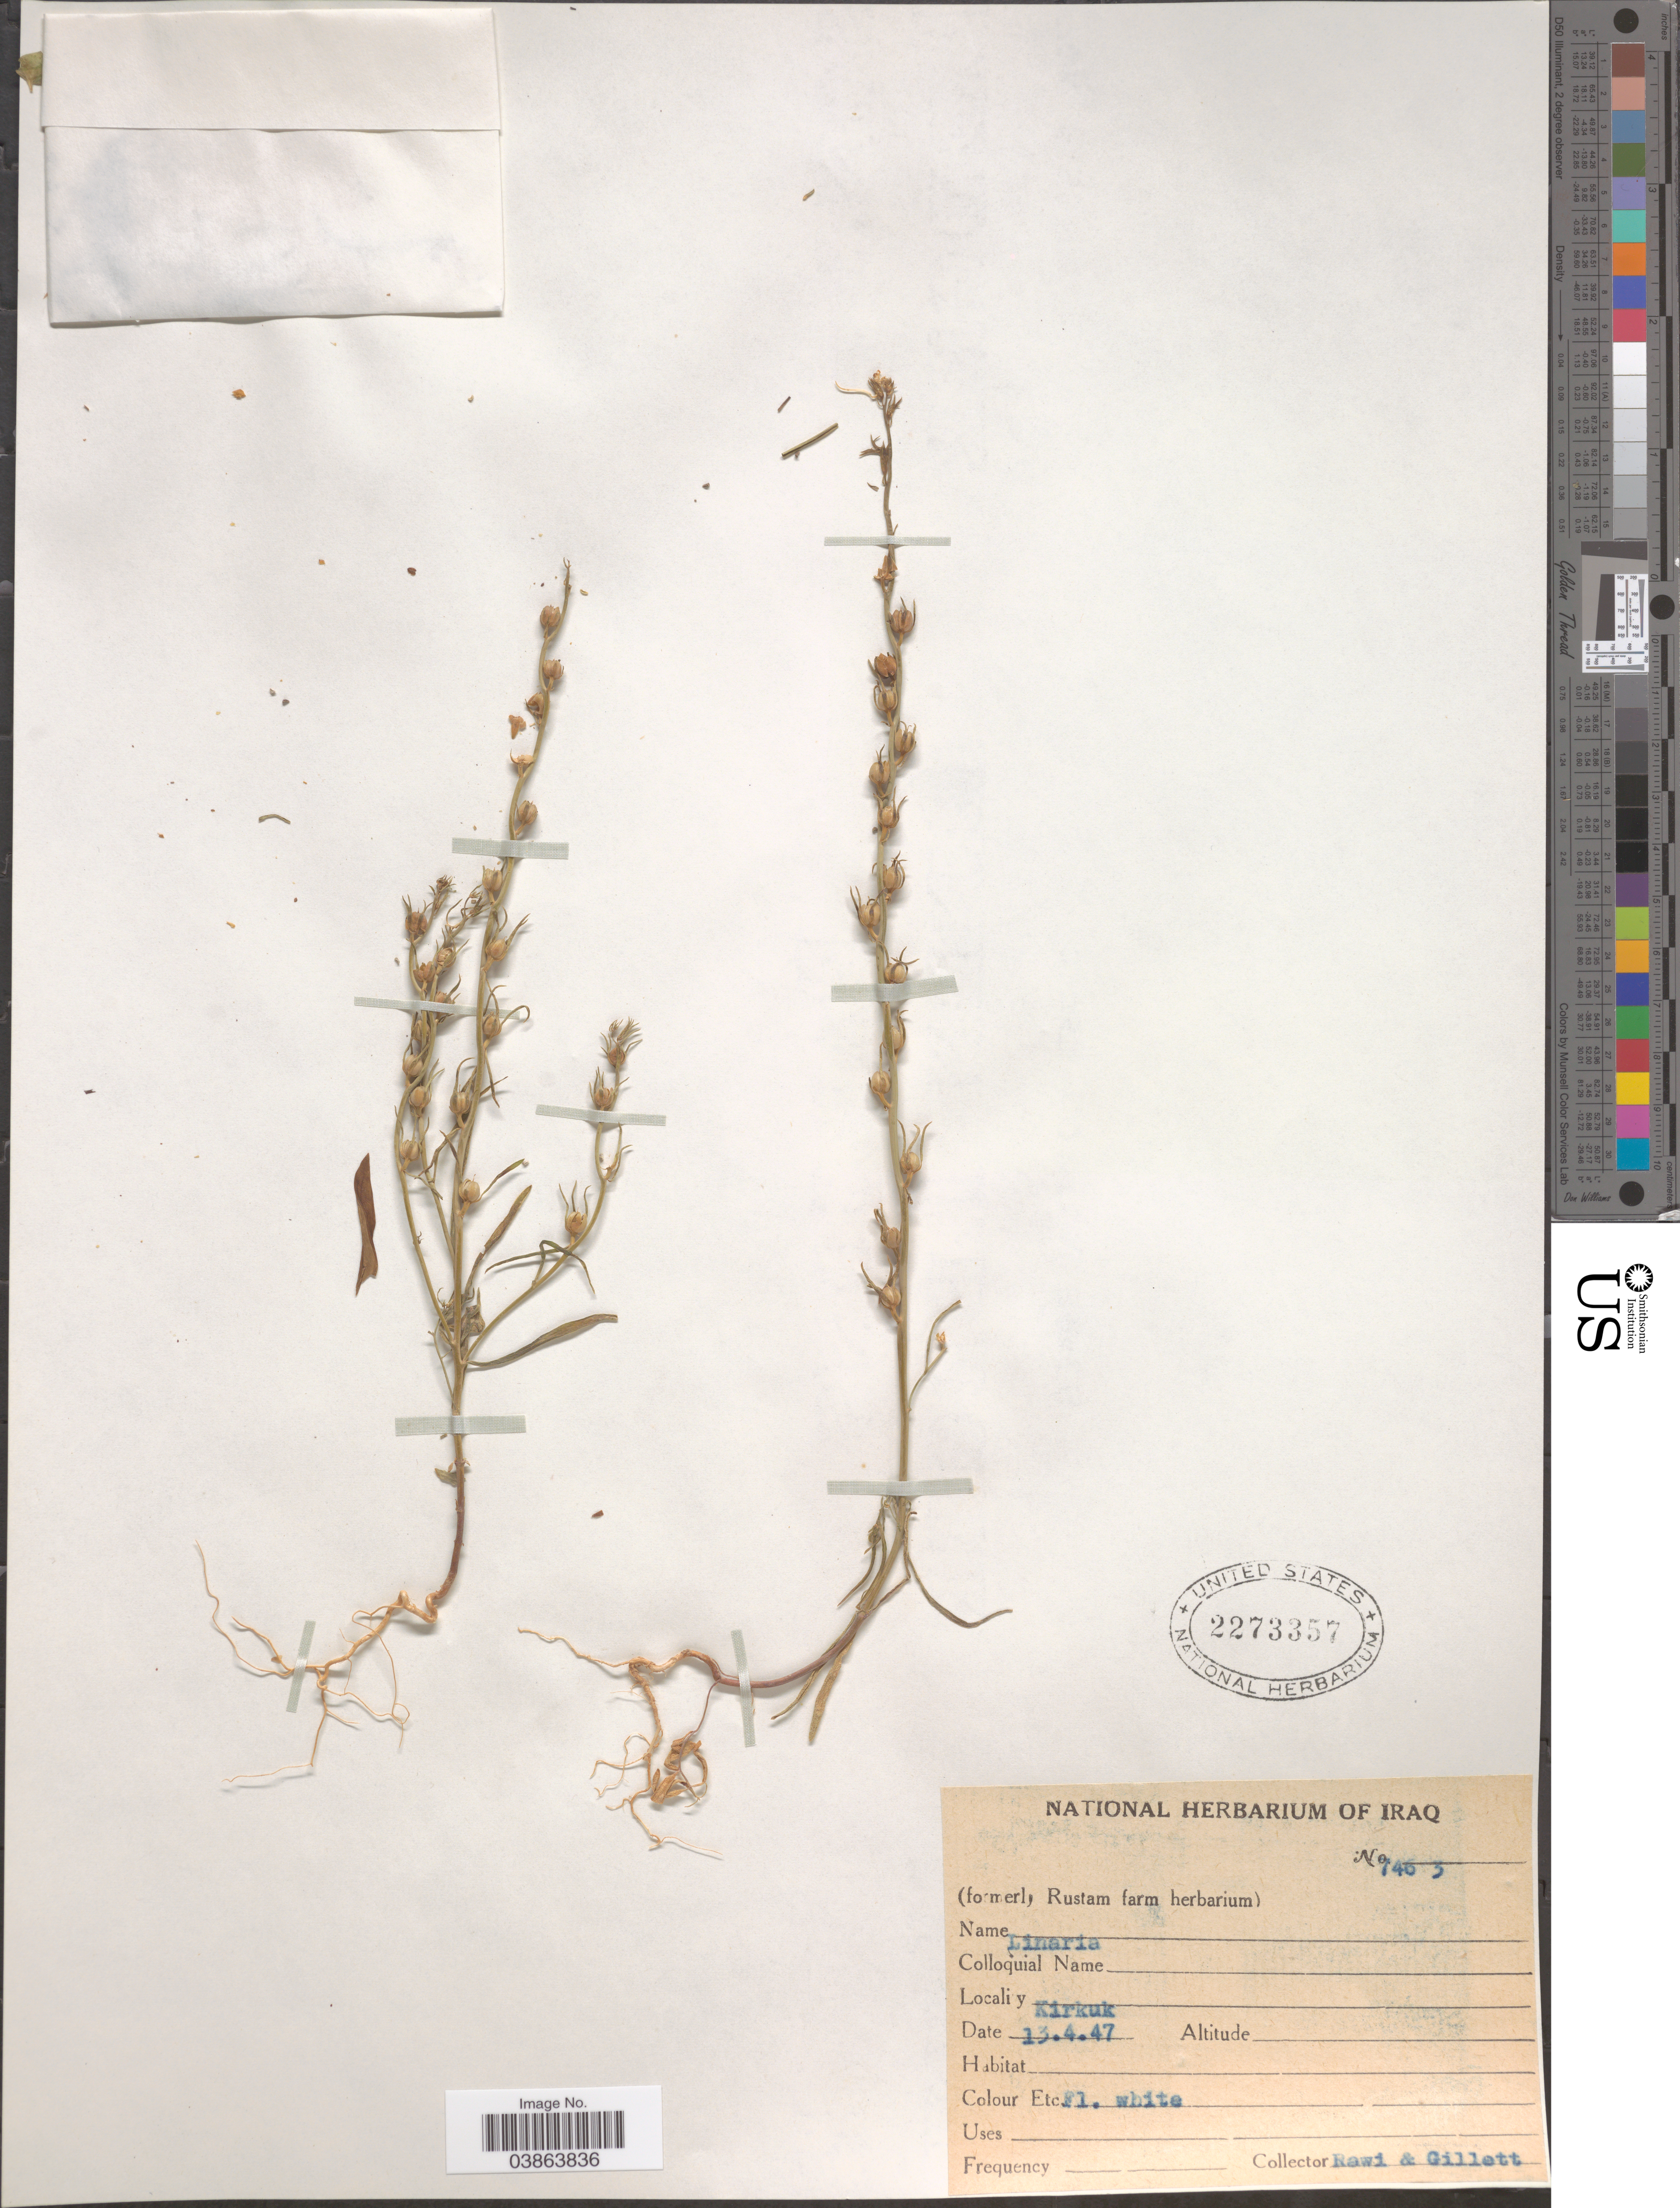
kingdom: Plantae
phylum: Tracheophyta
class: Magnoliopsida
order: Lamiales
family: Plantaginaceae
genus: Linaria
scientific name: Linaria sp.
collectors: -. Rawi & Gillett, --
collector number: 7463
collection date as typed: Transcribed d/m/y: 13/4/47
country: Iraq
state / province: Kirkūk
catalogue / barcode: US 2273357